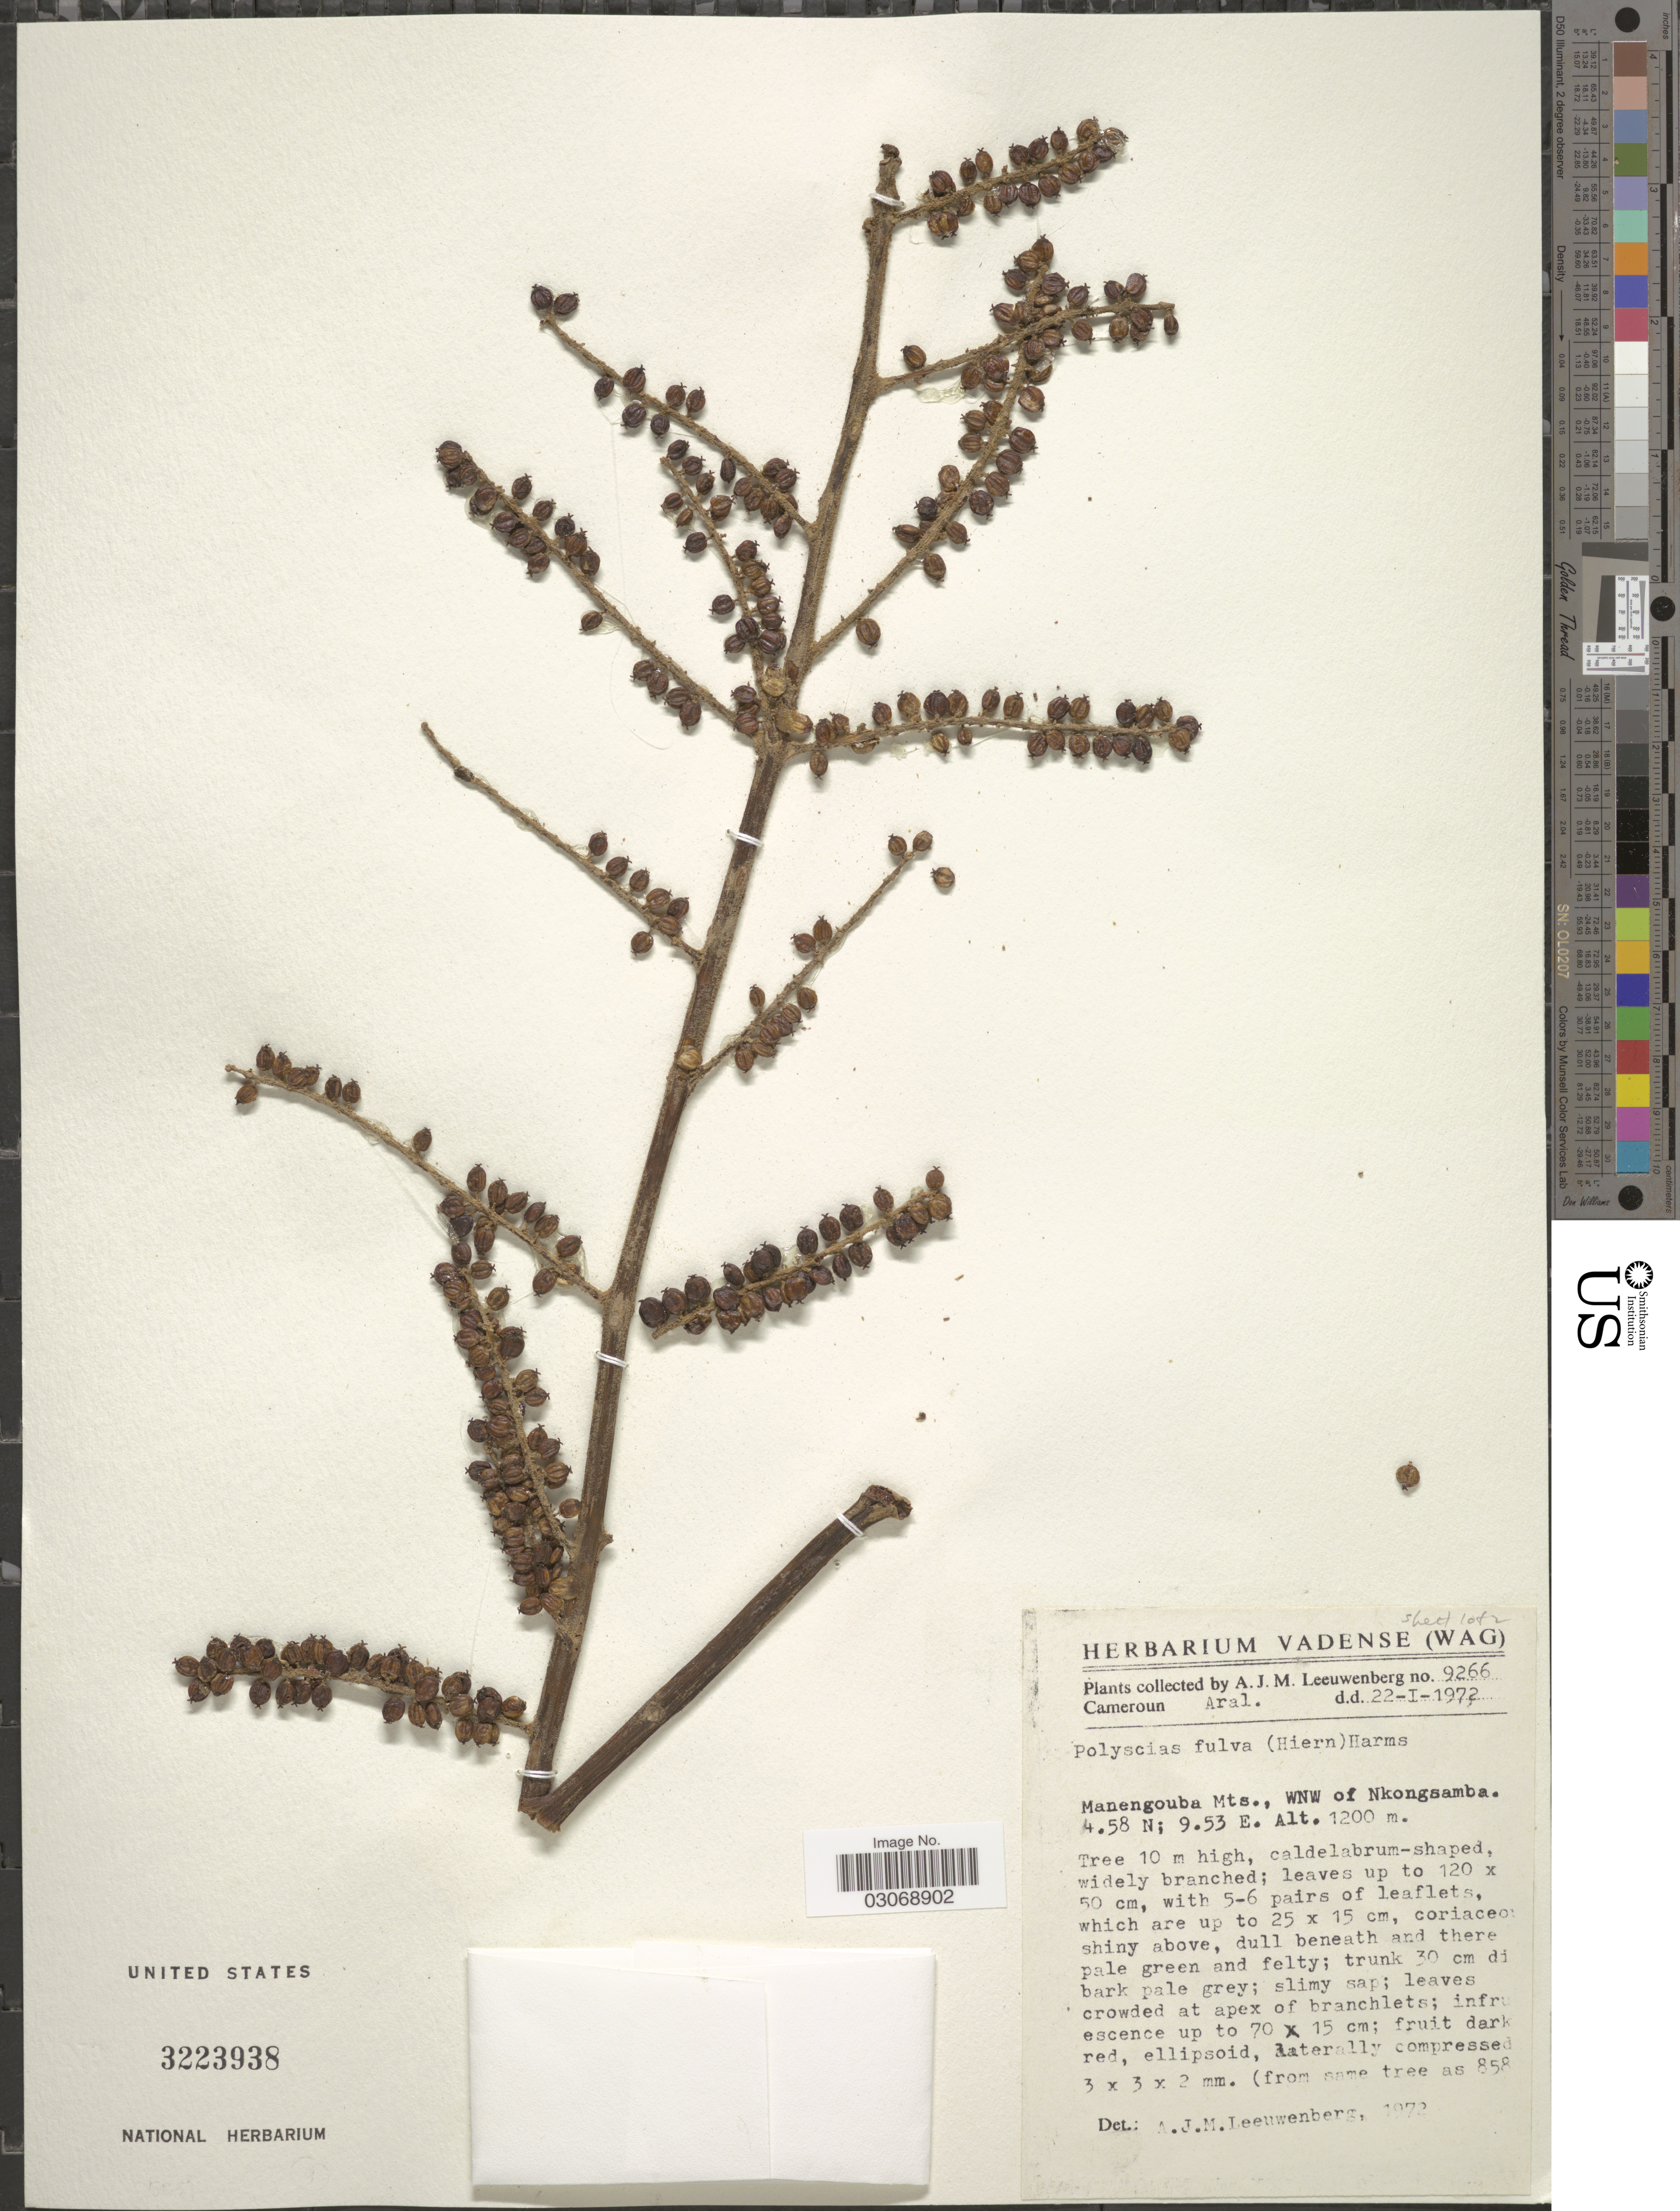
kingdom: Plantae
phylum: Tracheophyta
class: Magnoliopsida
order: Apiales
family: Araliaceae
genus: Polyscias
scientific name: Polyscias fulva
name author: (Hiern) Harms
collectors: A. J. M. Leeuwenberg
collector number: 9266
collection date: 1972-01-22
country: Cameroon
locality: Cameroun Aral. Manengouba Mts., WNW of Nkongsamba.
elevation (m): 1200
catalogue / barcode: US 3223938